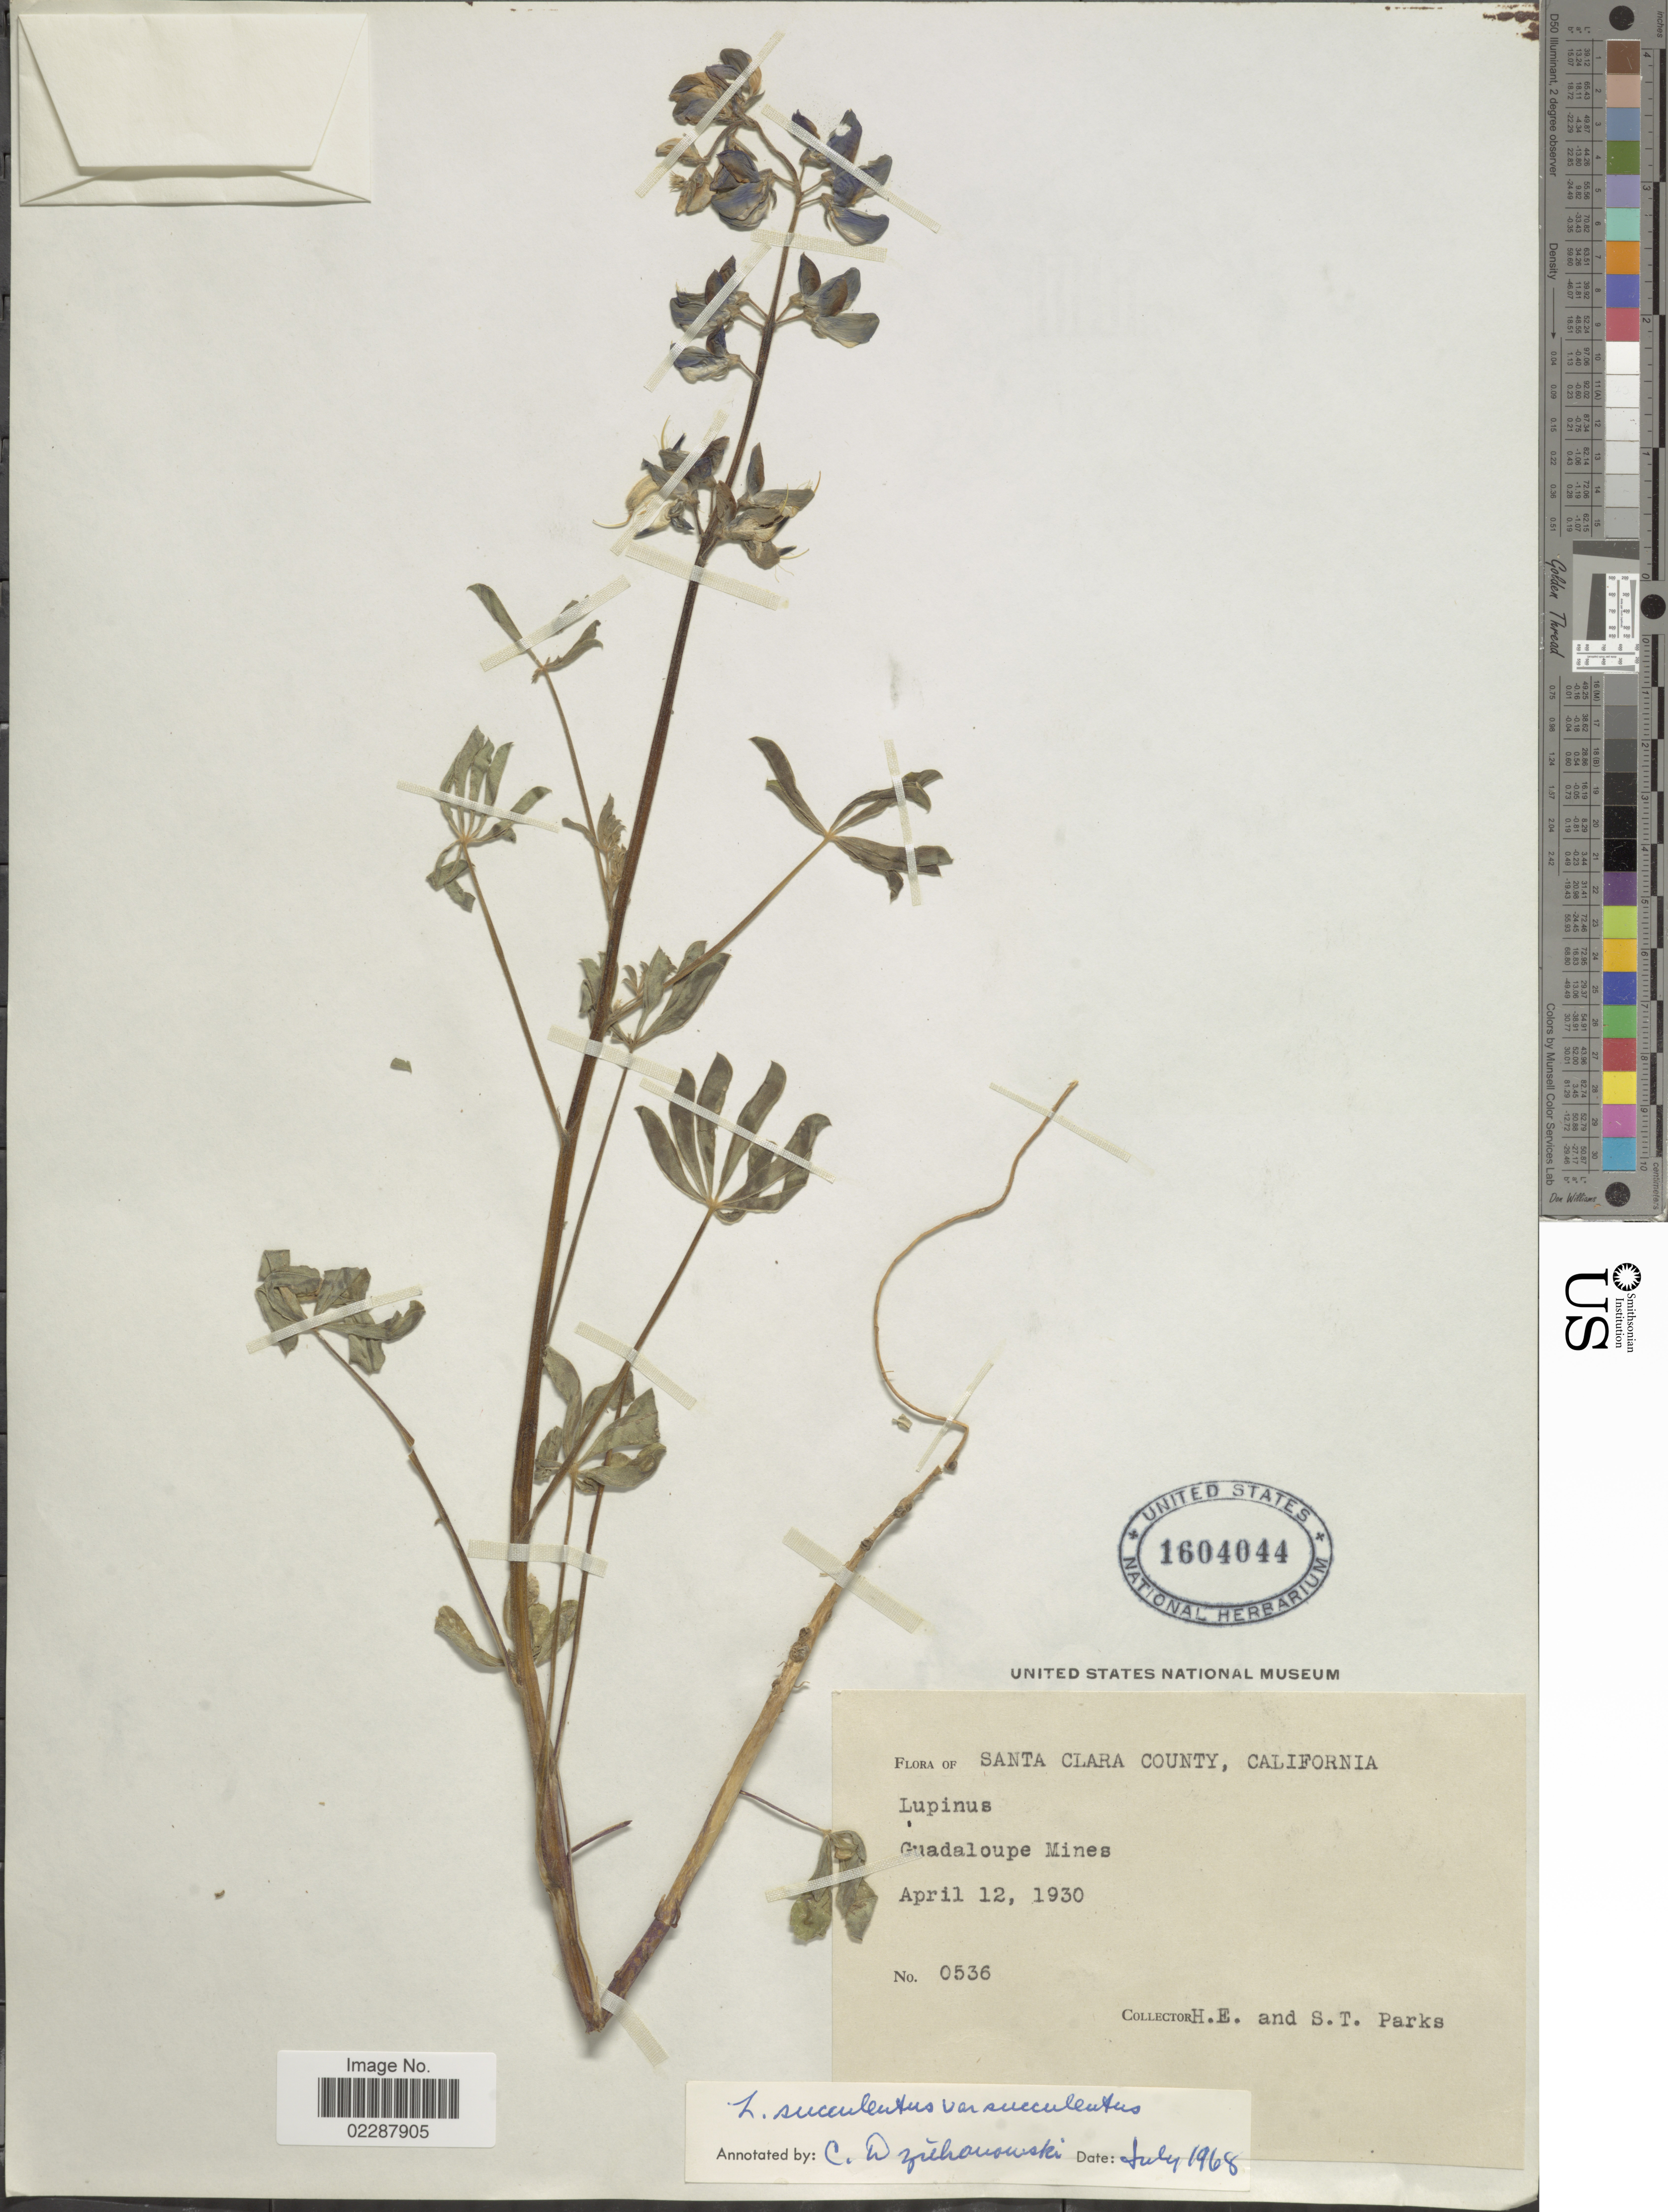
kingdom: Plantae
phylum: Tracheophyta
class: Magnoliopsida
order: Fabales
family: Fabaceae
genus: Lupinus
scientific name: Lupinus succulentus var. succulentus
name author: Douglas ex K. Koch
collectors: H. E. Parks & S. Parks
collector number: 0536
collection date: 1930-04-12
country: United States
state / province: California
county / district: Santa Clara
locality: Santa Clara county, Guadaloupe Mines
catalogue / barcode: US 1604044